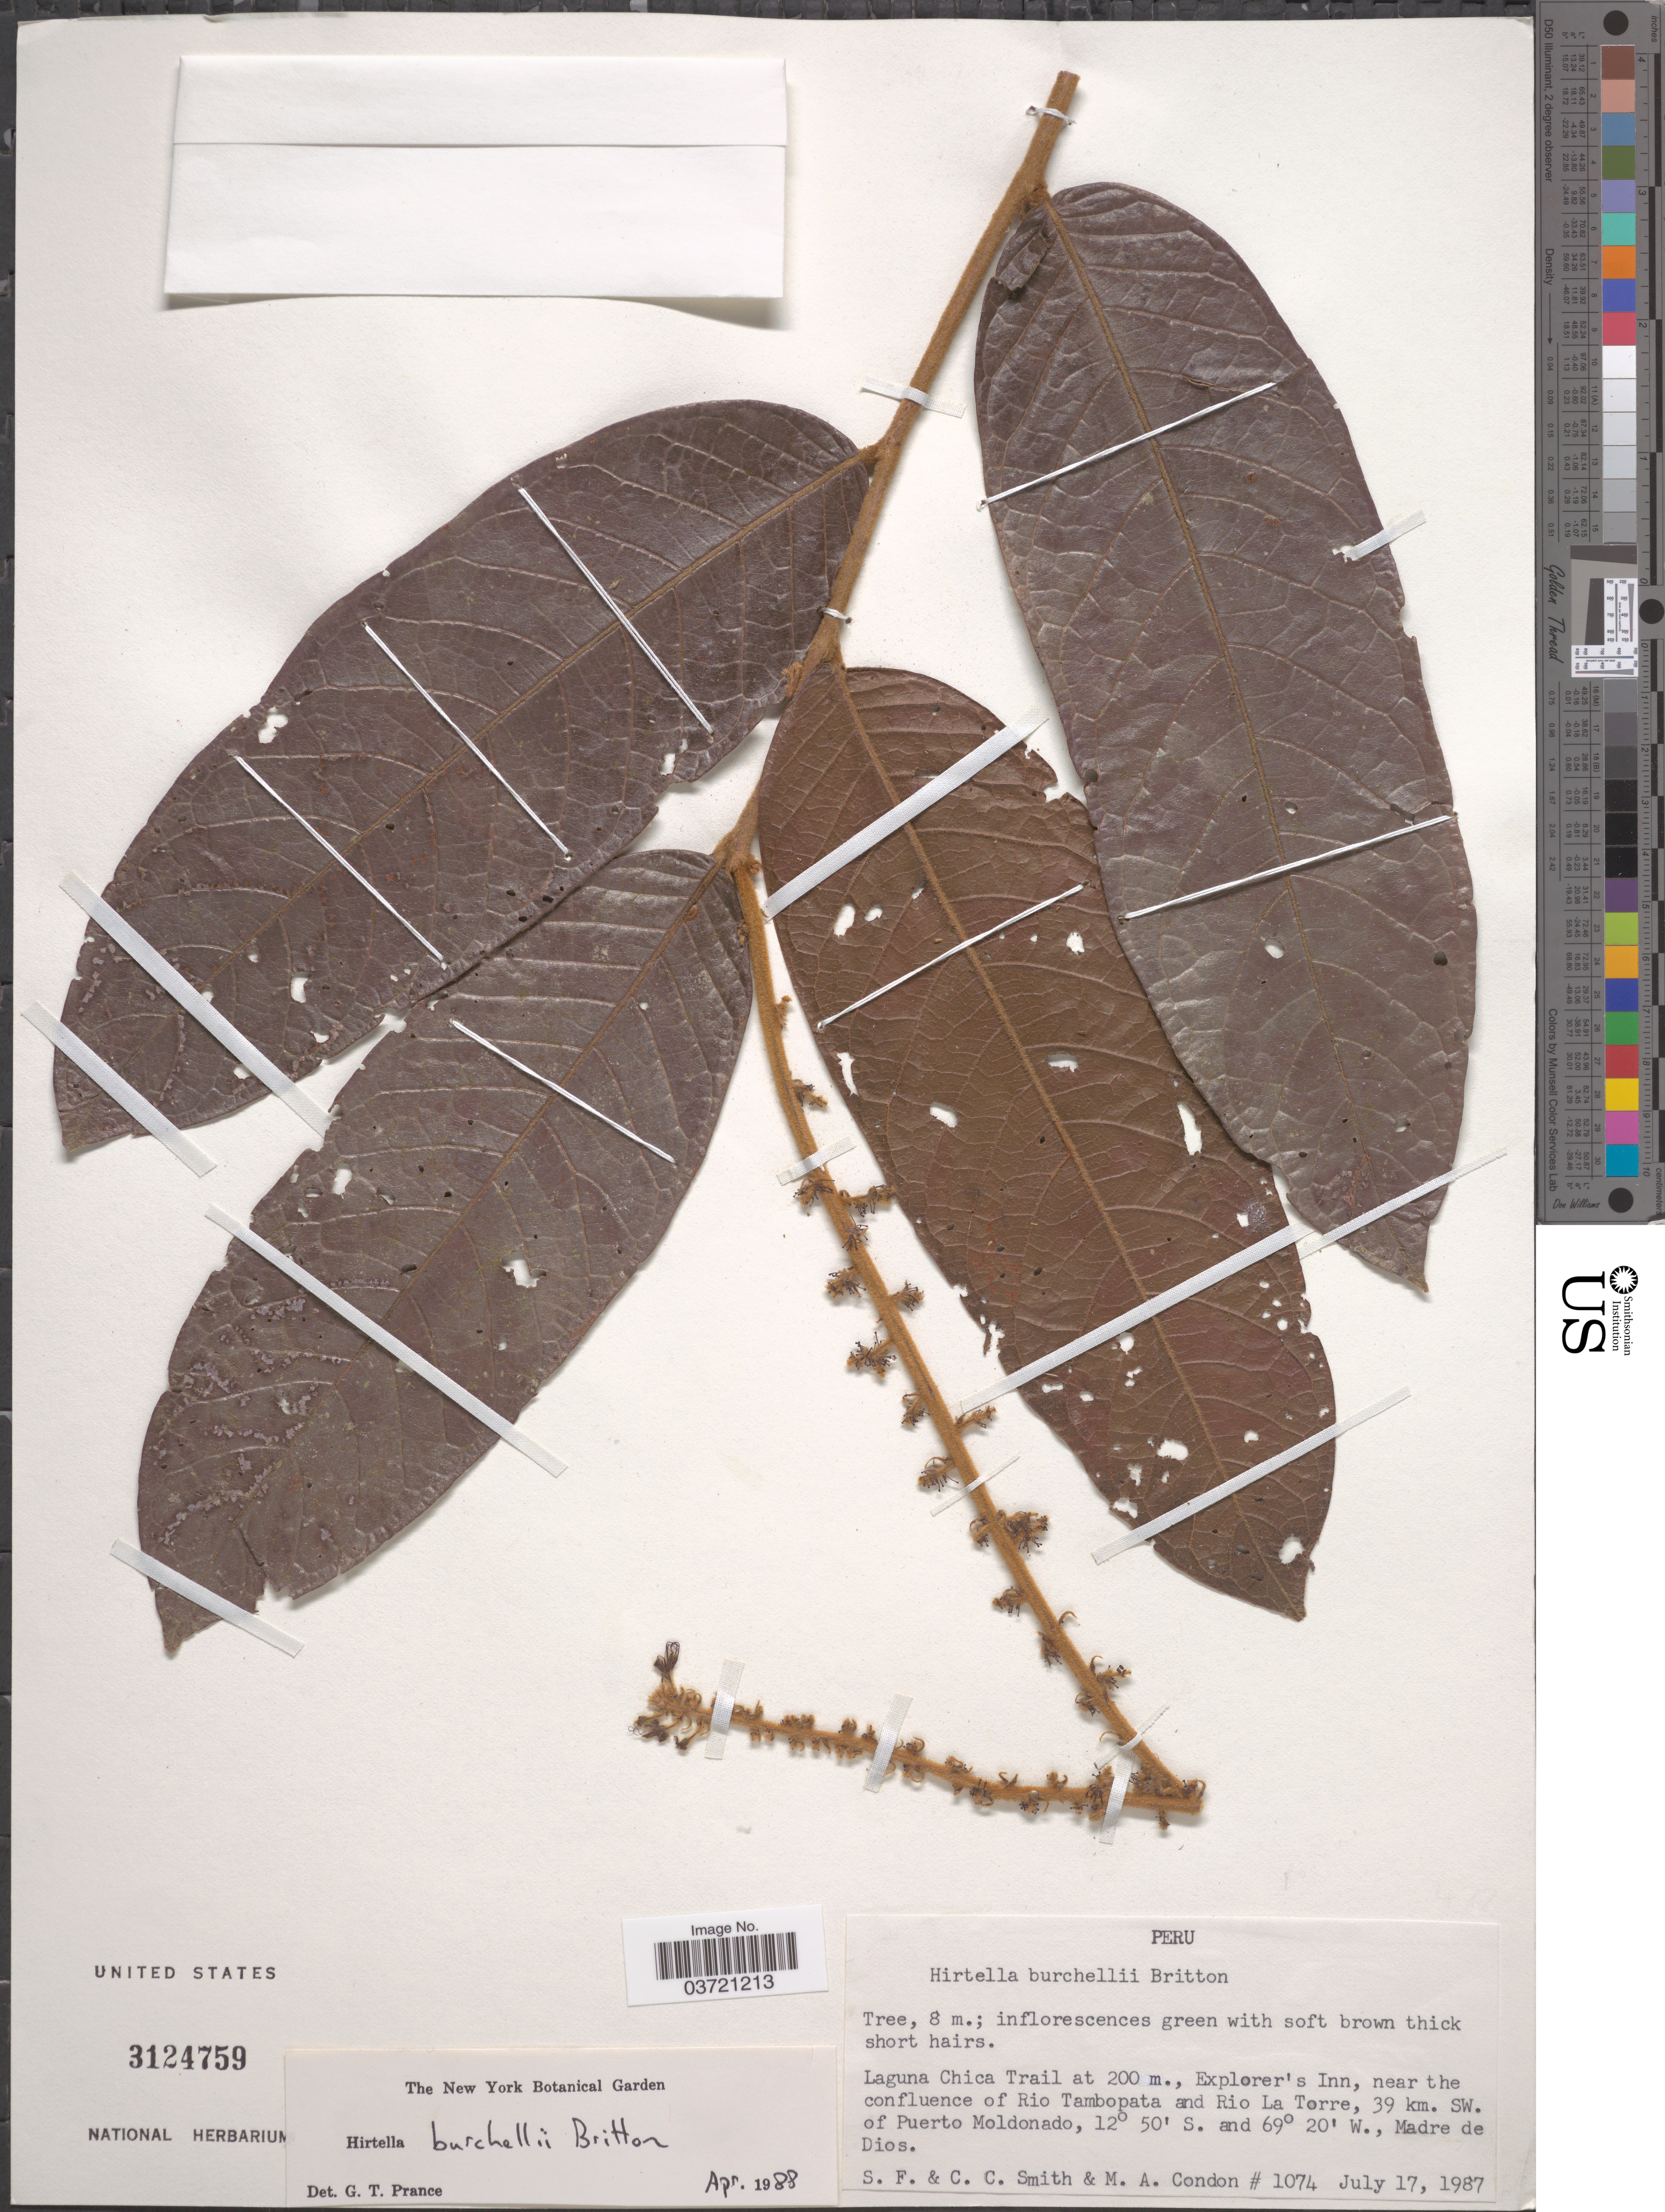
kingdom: Plantae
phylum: Tracheophyta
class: Magnoliopsida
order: Malpighiales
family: Chrysobalanaceae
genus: Hirtella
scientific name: Hirtella burchellii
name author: Britton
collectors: S.F. Smith, C. C. Smith & M. Condon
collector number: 1074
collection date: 1987-07-17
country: Peru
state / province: Madre de Dios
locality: Laguna Chica Trail, Explorer's Inn, near the confluence of Rio Tambopata and Rio La Torre, 39 km. SW. of Puerto Moldonado.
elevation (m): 200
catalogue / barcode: US 3124759